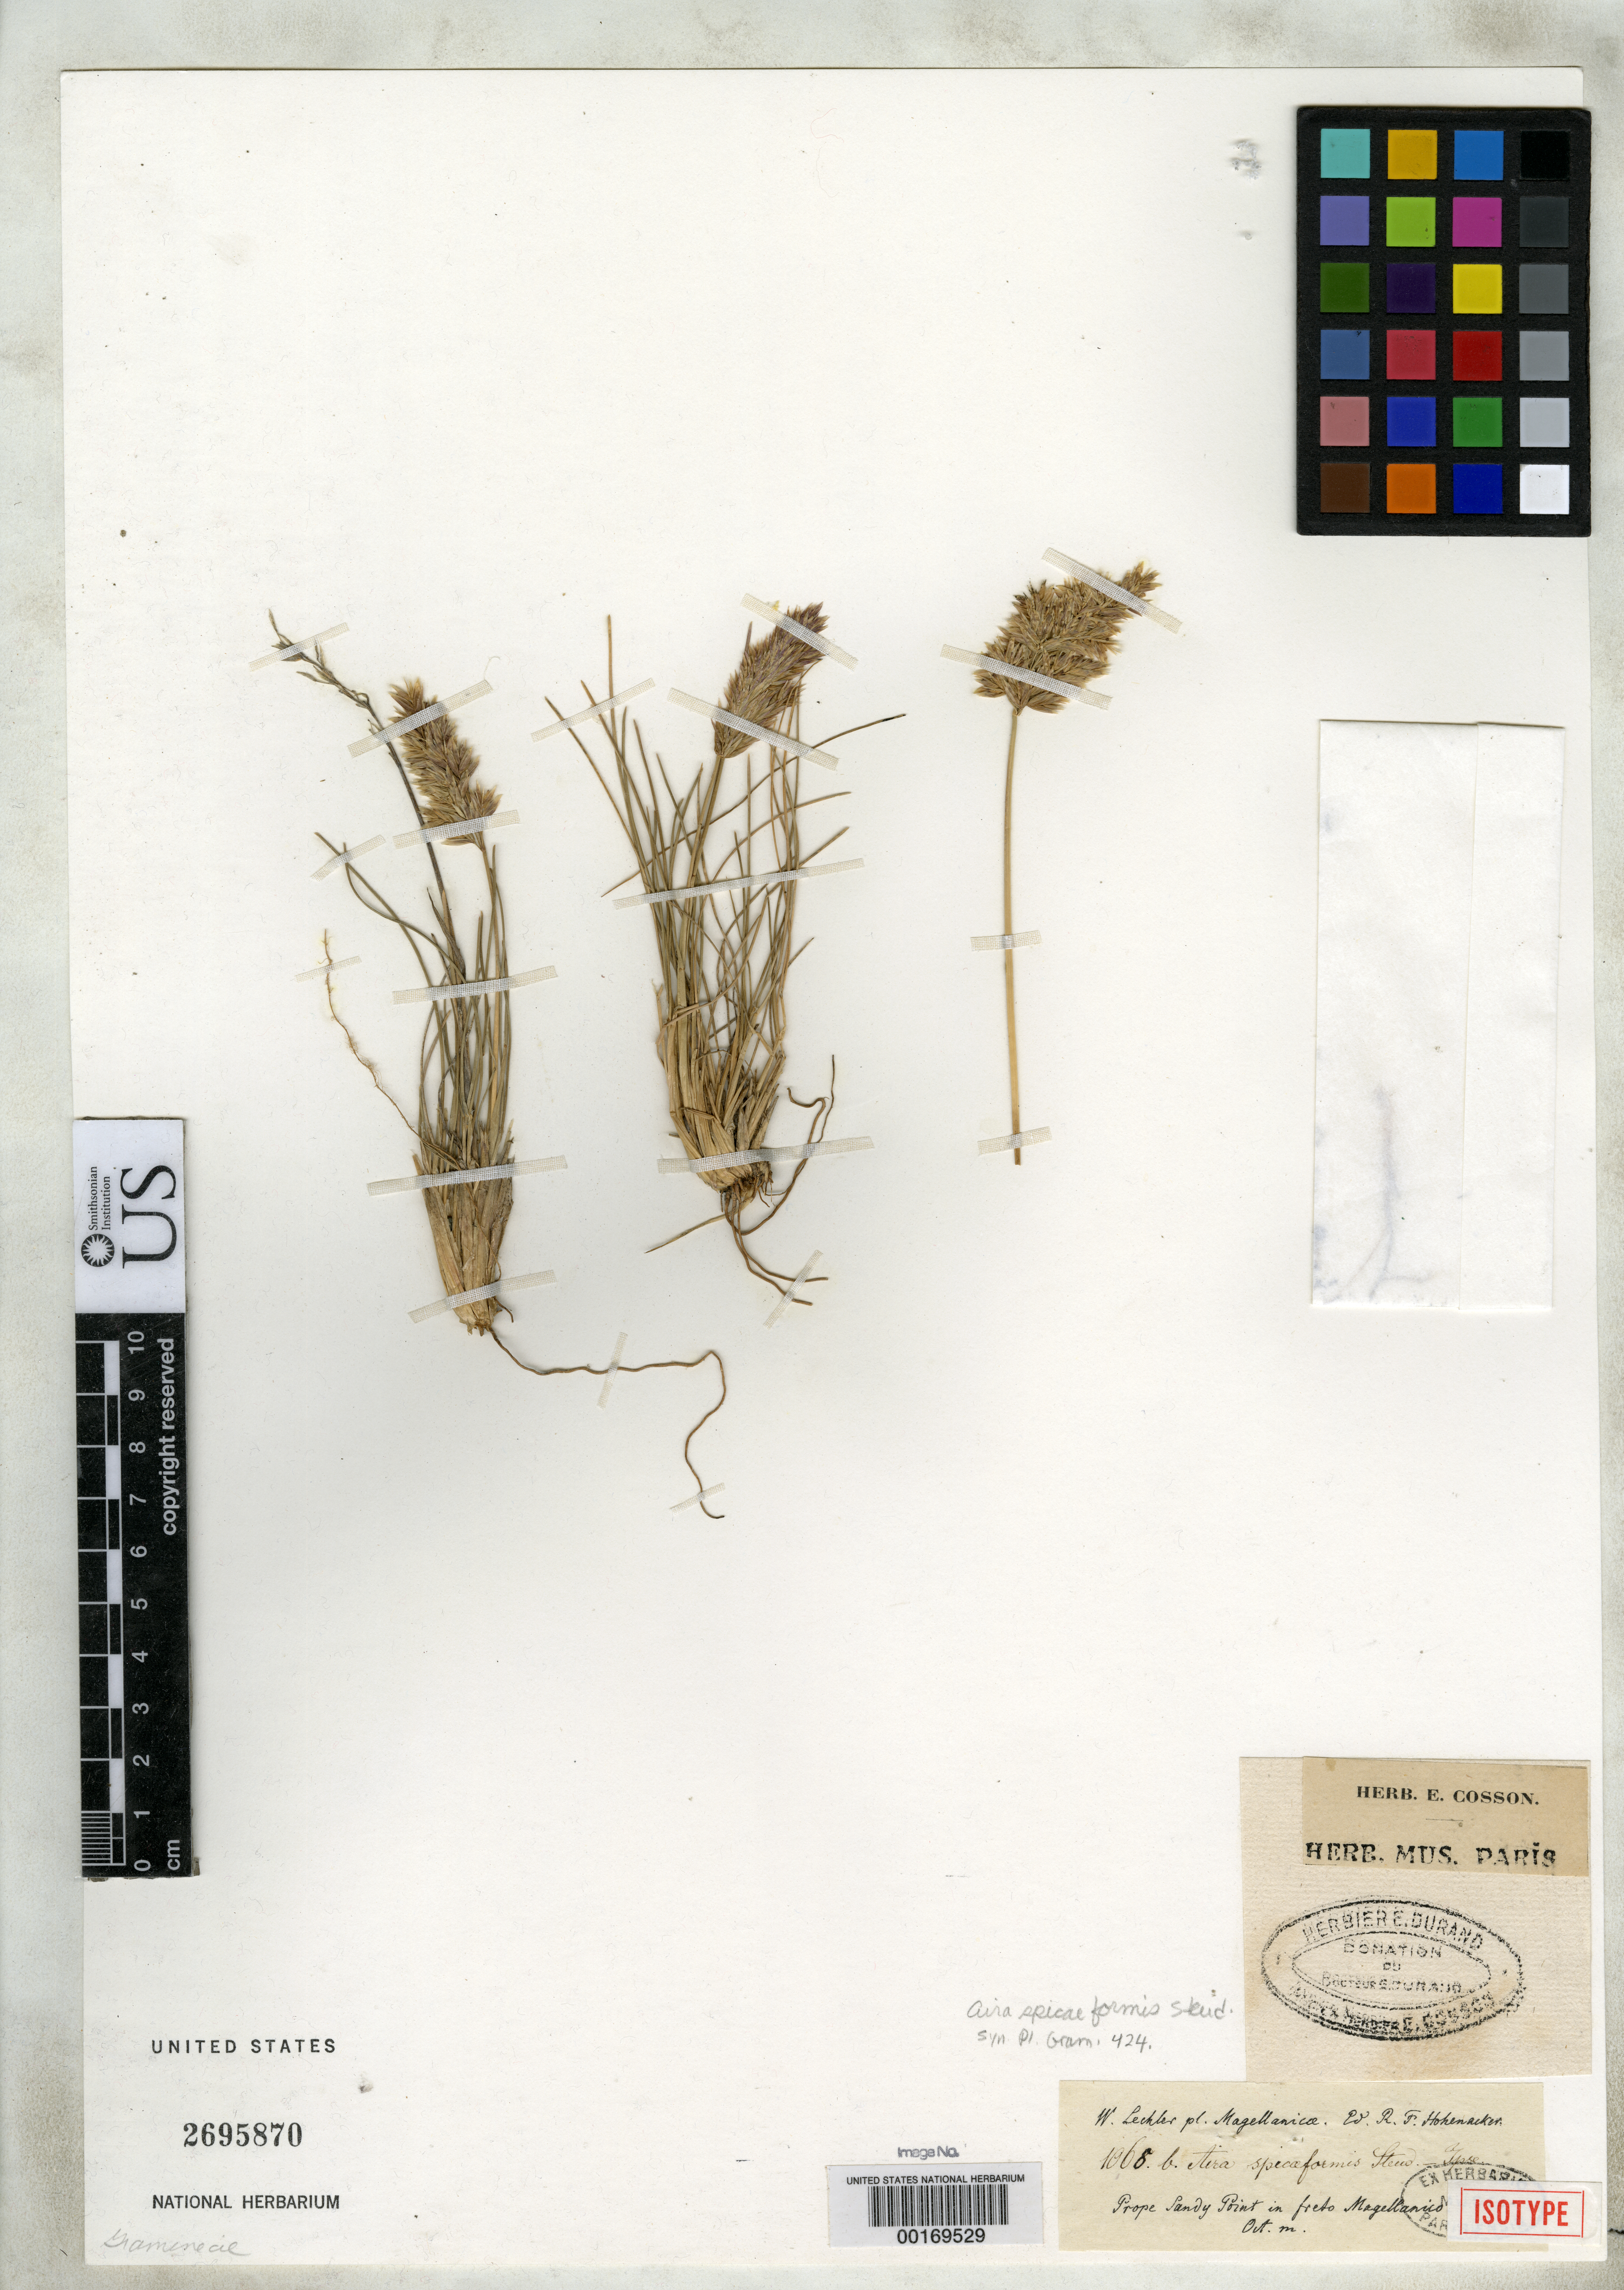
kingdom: Plantae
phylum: Tracheophyta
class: Liliopsida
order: Poales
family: Poaceae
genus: Aira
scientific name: Aira spiciformis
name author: Steud.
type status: Isotype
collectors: W. Lechler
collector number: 1068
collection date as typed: Oct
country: Chile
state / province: Magallanes y de la Antártica Chilena (XII)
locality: Sandy Point.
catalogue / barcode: US 2695870